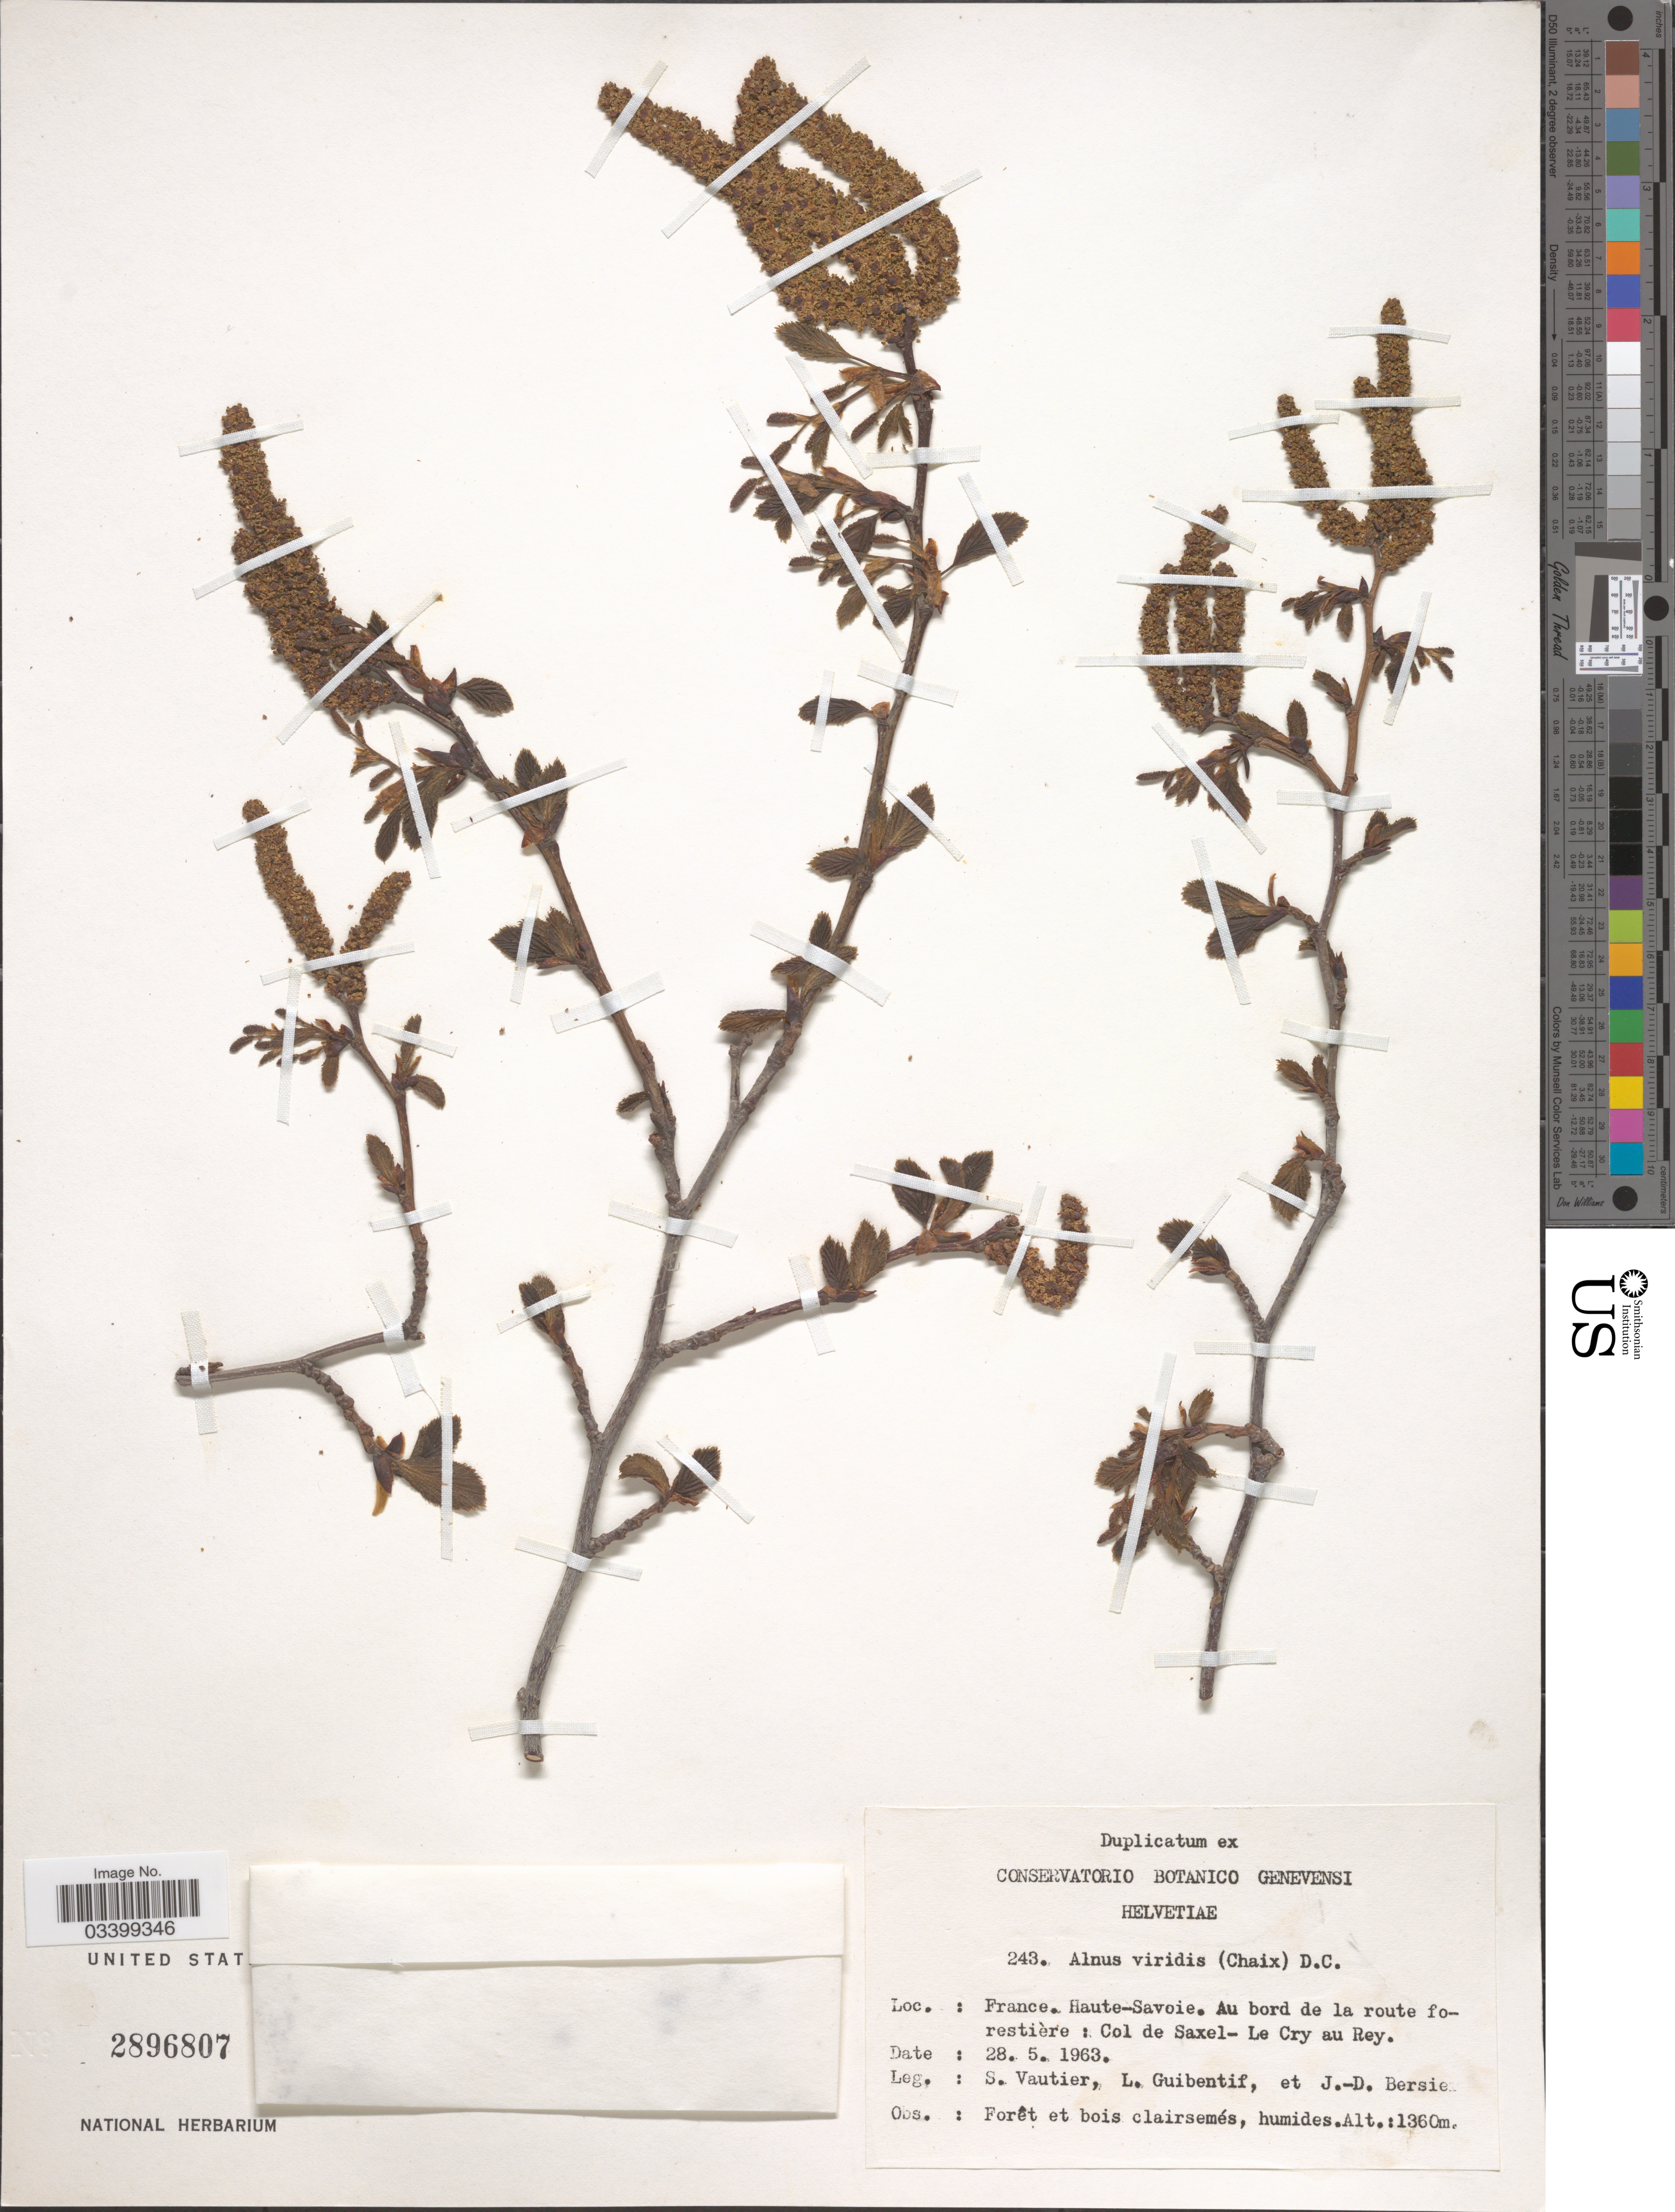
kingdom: Plantae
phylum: Tracheophyta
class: Magnoliopsida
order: Fagales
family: Betulaceae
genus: Alnus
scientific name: Alnus viridis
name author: (Chaix) DC.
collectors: S. Vautier, Guibentif, L. & Bersier, J.D.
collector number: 243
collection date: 1963-05-28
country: France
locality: Haute-Savoie. Au bord de la route forestière: Col de Saxel-Le Cry au Rey.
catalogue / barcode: US 2896807